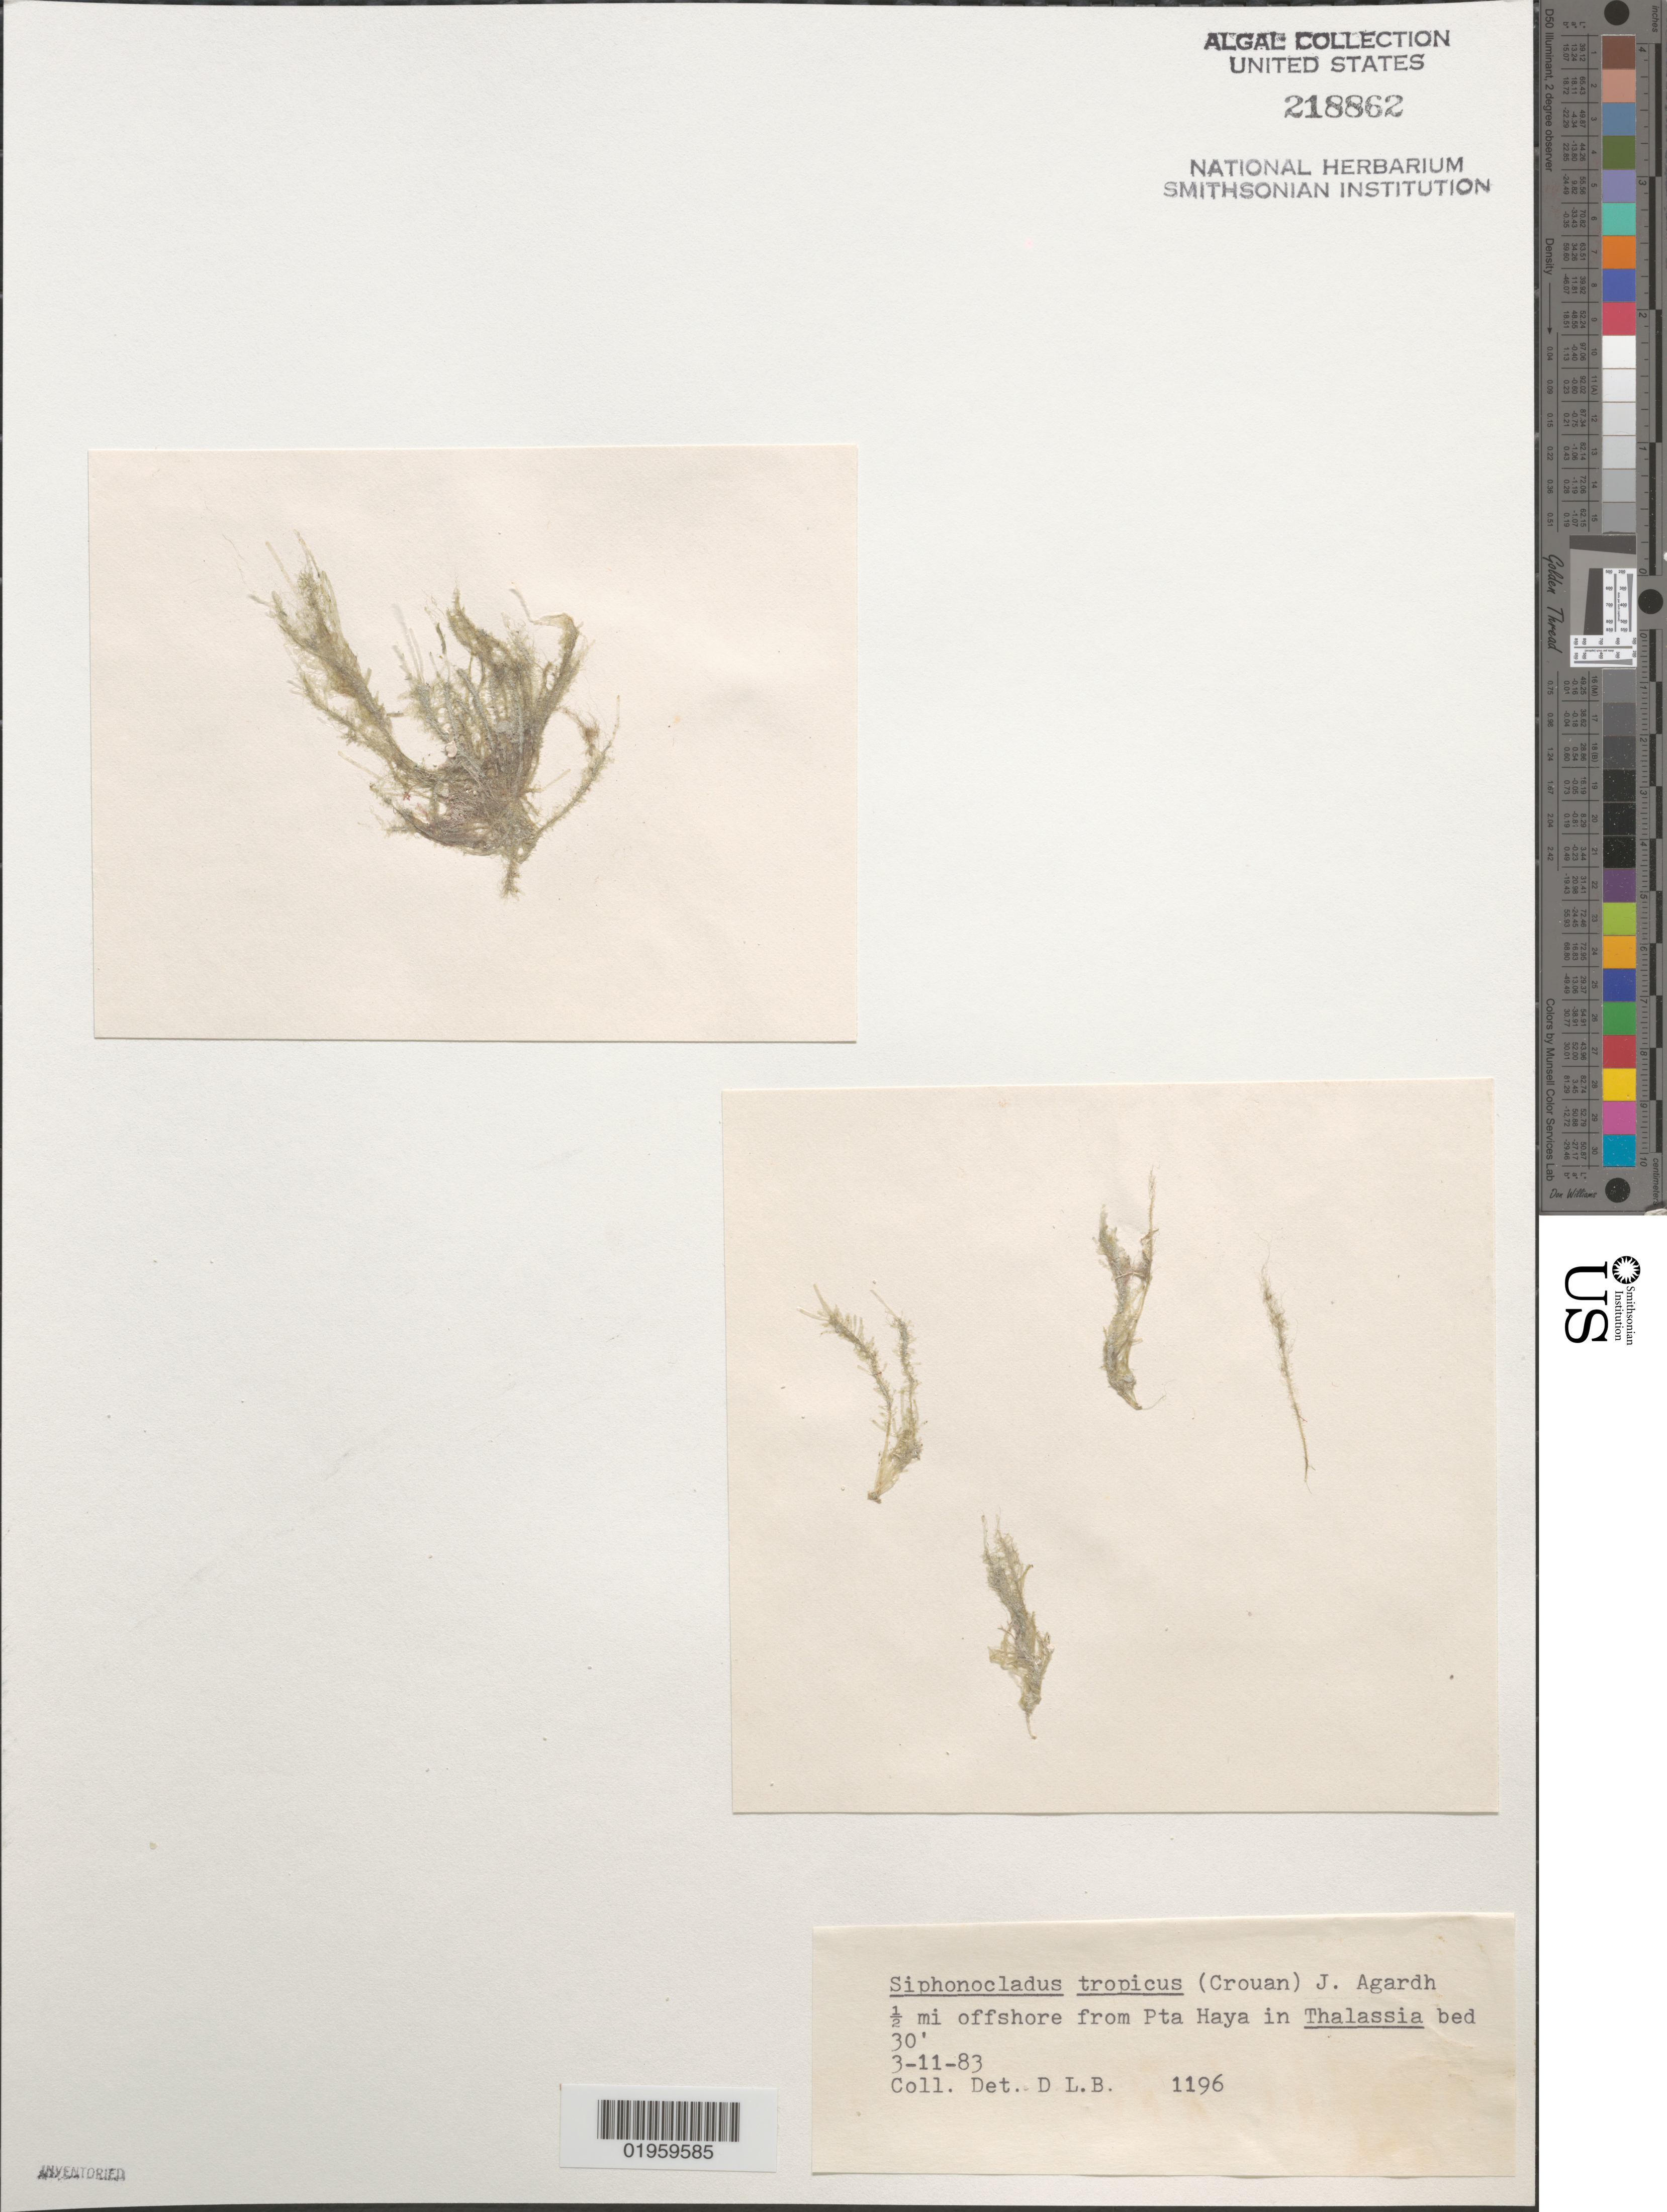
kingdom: Plantae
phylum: Chlorophyta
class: Ulvophyceae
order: Siphonocladales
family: Siphonocladaceae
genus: Siphonocladus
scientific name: Siphonocladus tropicus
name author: (P. Crouan & H. Crouan) J. Agardh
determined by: Ballantine, D. L.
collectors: D.L. Ballantine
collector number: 1196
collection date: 1983-03-11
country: Puerto Rico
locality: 1/2 mi offshore from Pta. Haya.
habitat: In Thalassia bed.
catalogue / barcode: US 218862